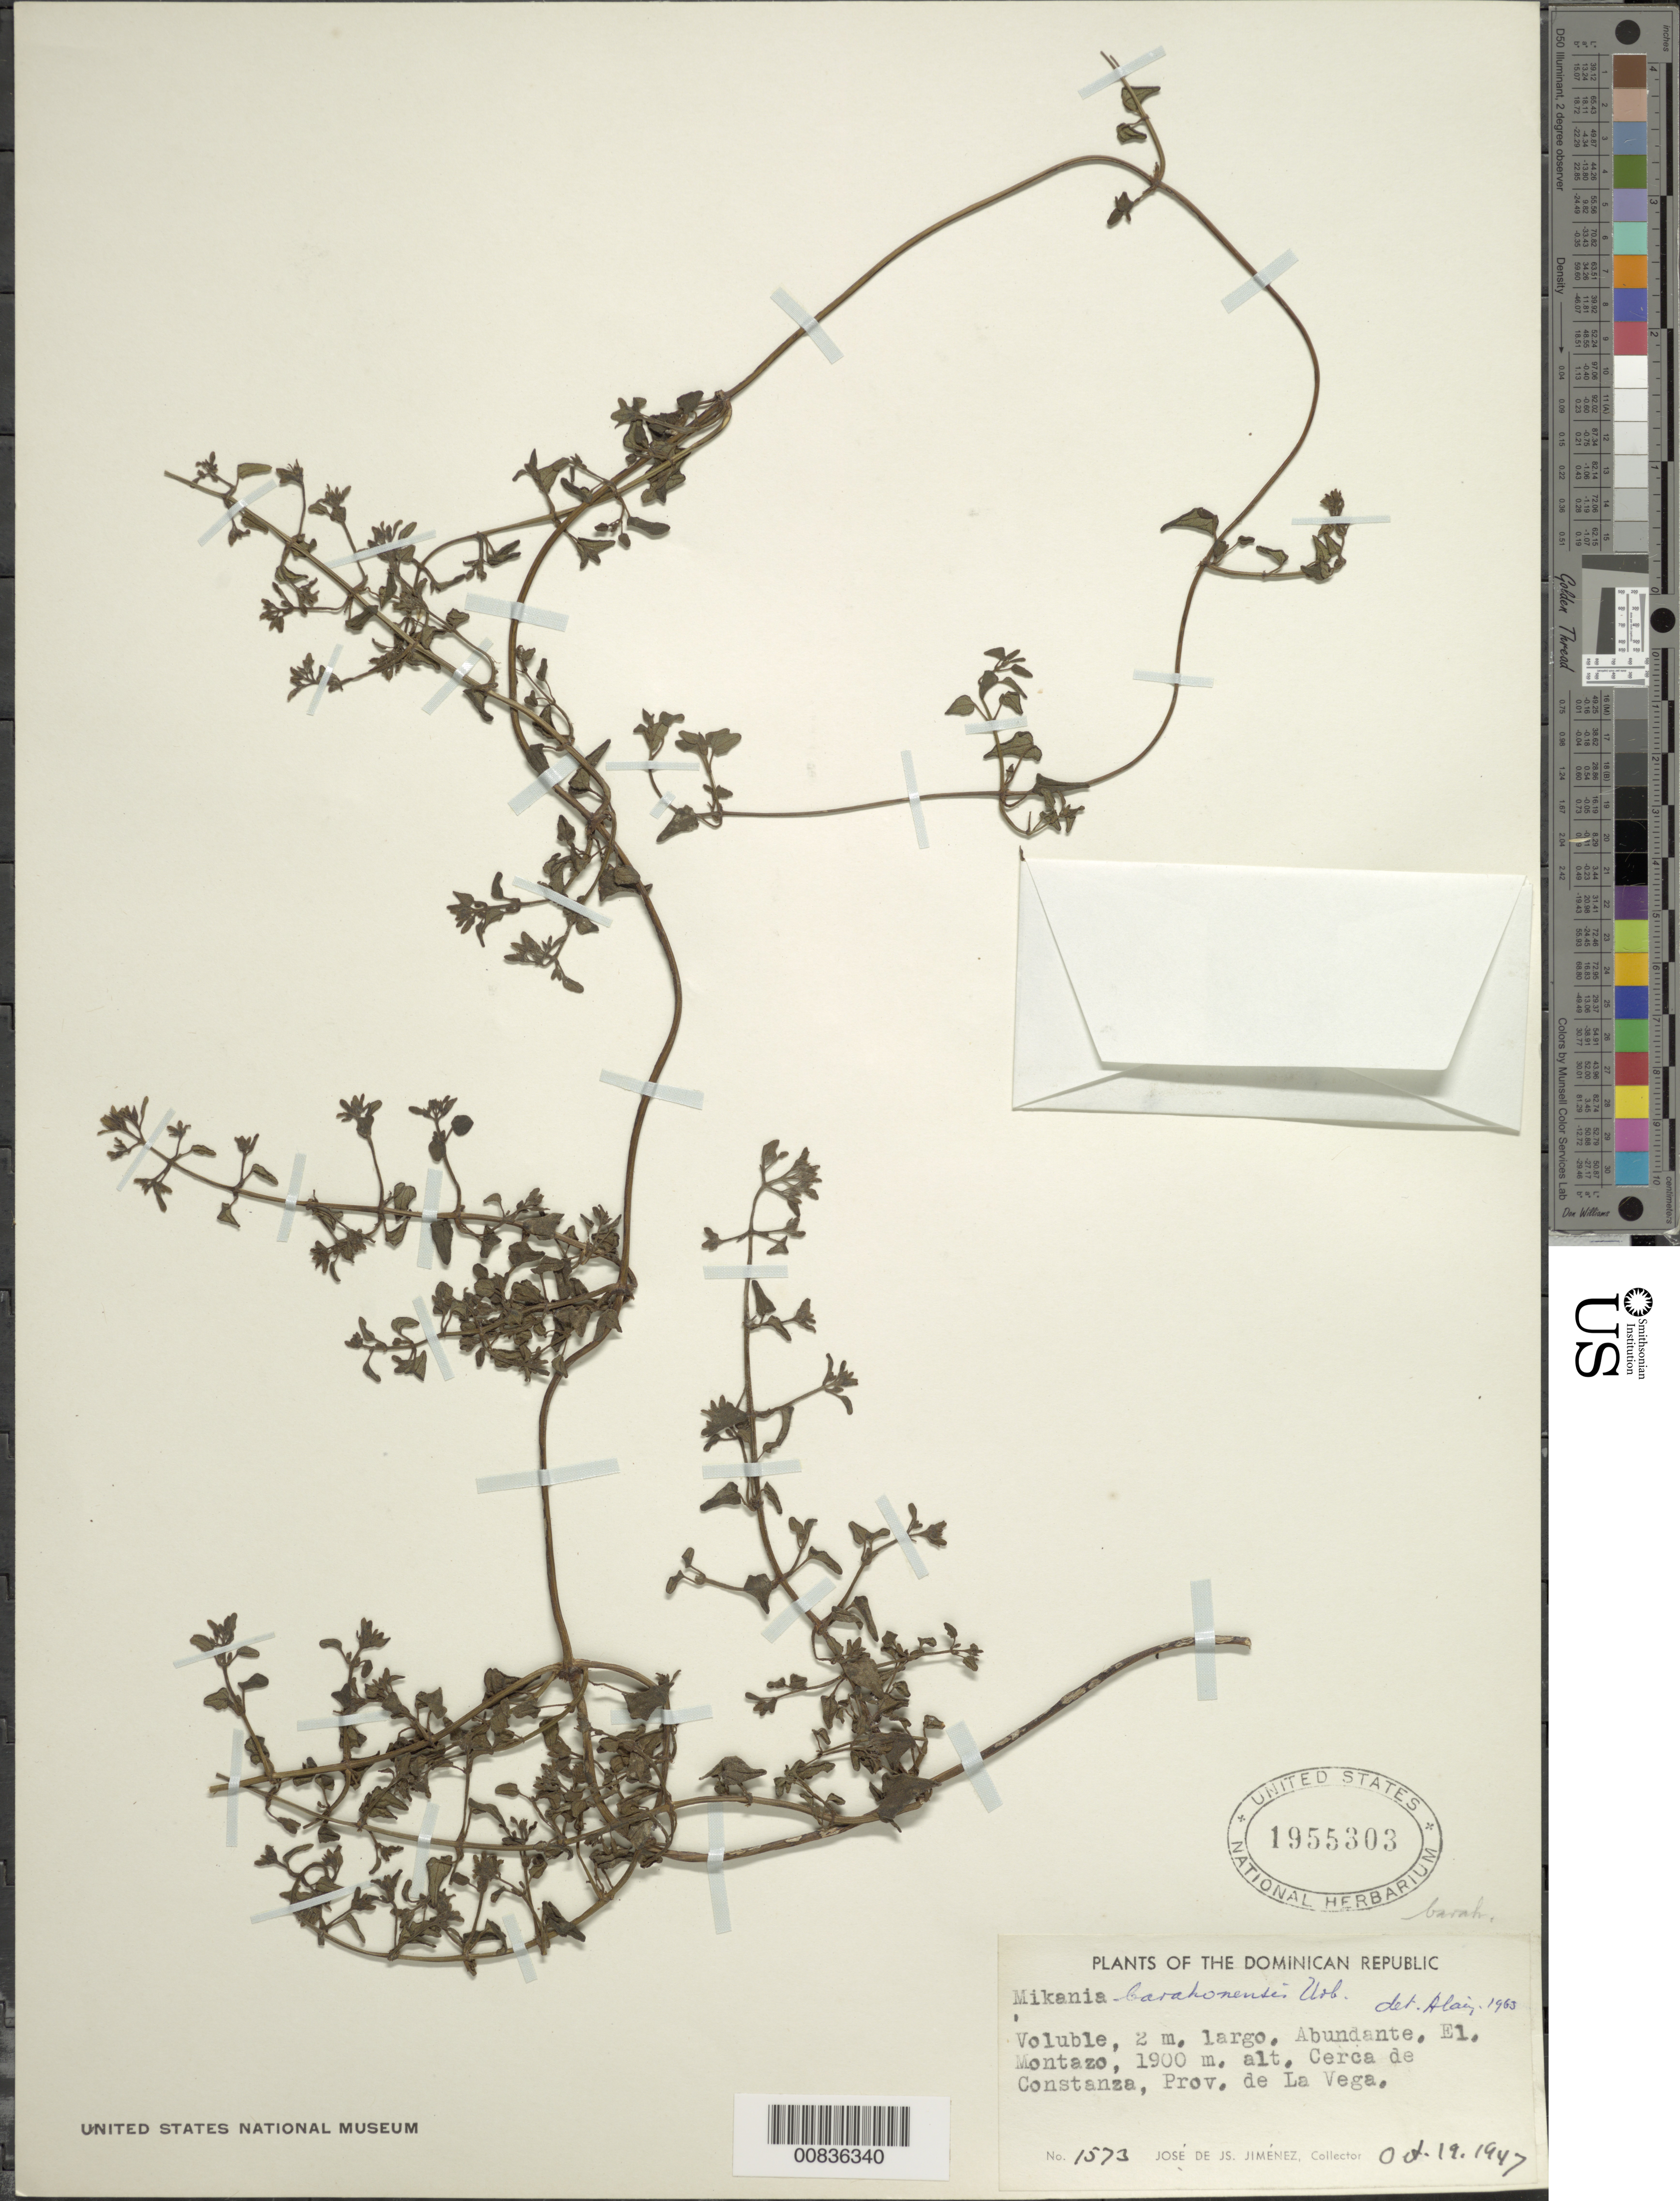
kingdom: Plantae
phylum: Tracheophyta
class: Magnoliopsida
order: Asterales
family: Asteraceae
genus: Mikania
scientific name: Mikania barahonensis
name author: Urb.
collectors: J. J. Jiménez Almonte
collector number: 1573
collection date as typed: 19 Oct 1947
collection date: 1947-10-19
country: Dominican Republic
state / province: La Vega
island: Hispaniola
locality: El Montazo, cerca de Constanza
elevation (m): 1900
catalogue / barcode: US 1955303